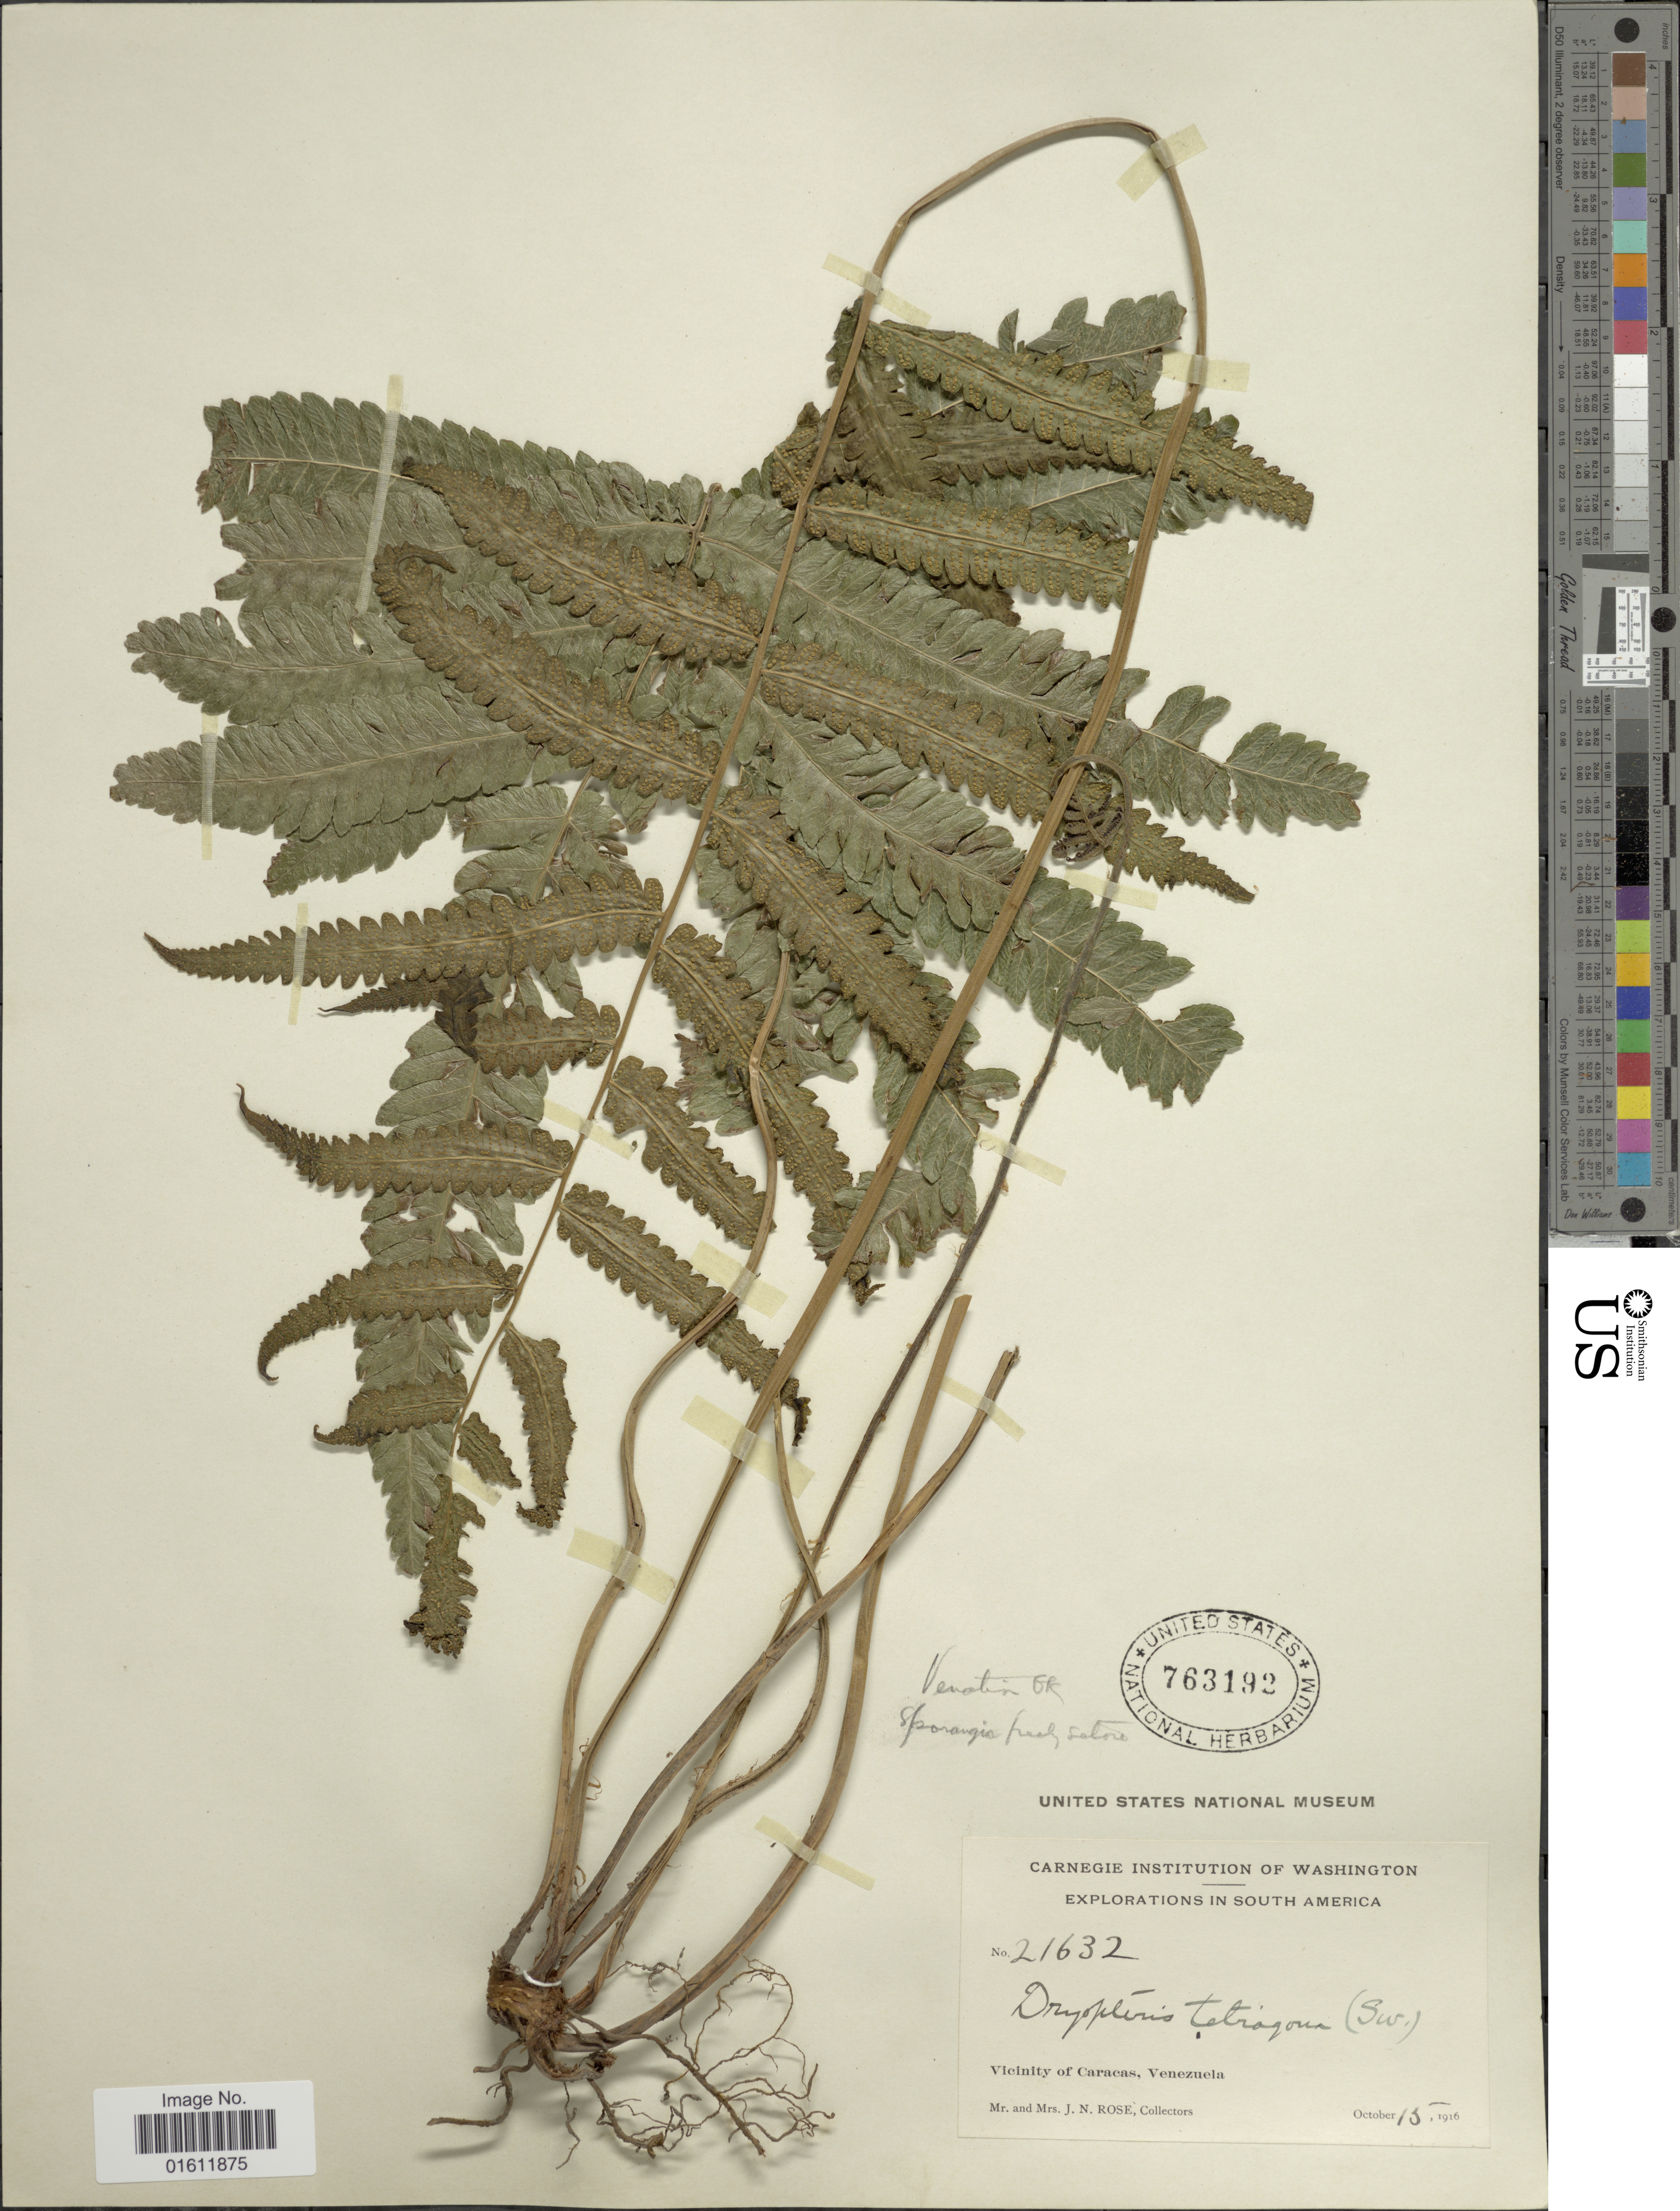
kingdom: Plantae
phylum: Tracheophyta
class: Polypodiopsida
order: Polypodiales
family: Thelypteridaceae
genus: Goniopteris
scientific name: Goniopteris tetragona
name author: (C. Presl) Sw.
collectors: J. N. Rose & L. B. Rose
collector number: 21632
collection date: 1916-10-15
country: Venezuela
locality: Vicinity of Caracas.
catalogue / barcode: US 763192